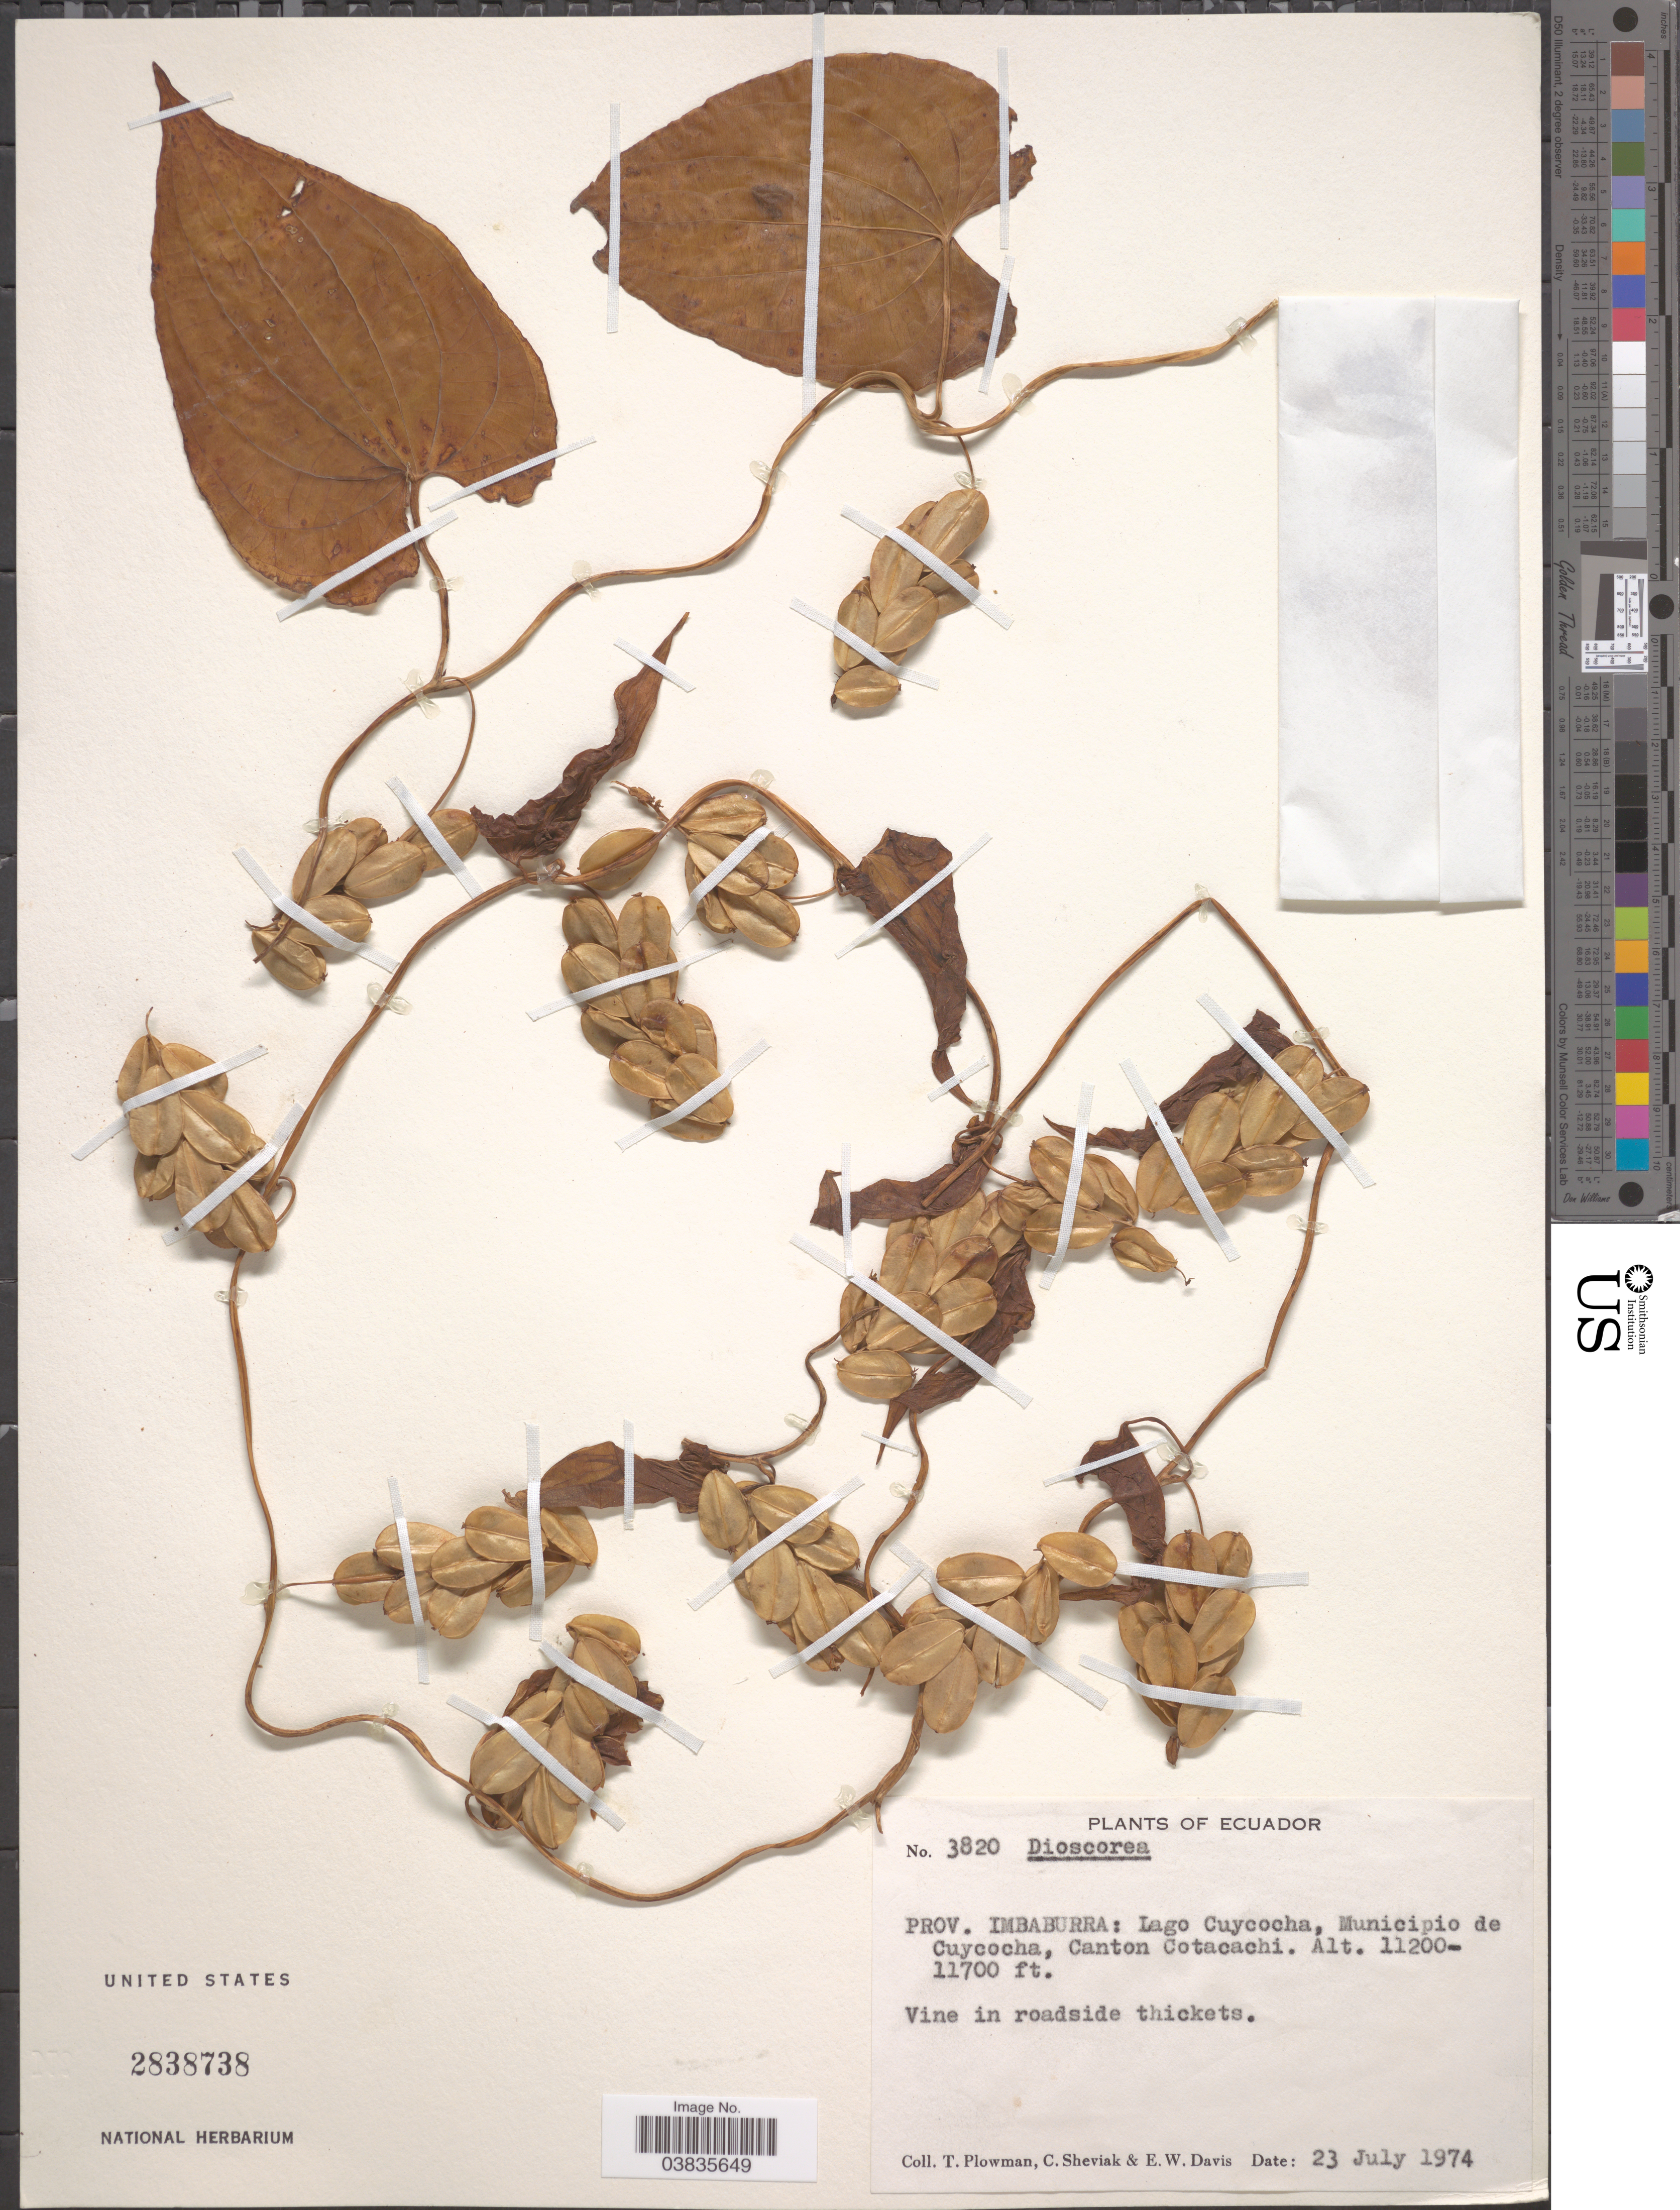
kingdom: Plantae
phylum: Tracheophyta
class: Liliopsida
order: Dioscoreales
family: Dioscoreaceae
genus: Dioscorea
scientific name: Dioscorea sp.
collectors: T. Plowman, C. J. Sheviak & E. W. Davis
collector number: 3820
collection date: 1974-07-23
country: Ecuador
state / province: Imbabura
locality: Lago Cuycocha, Municipio de Cuycocha, Canton Cotacachi.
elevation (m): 3414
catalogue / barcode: US 2838738